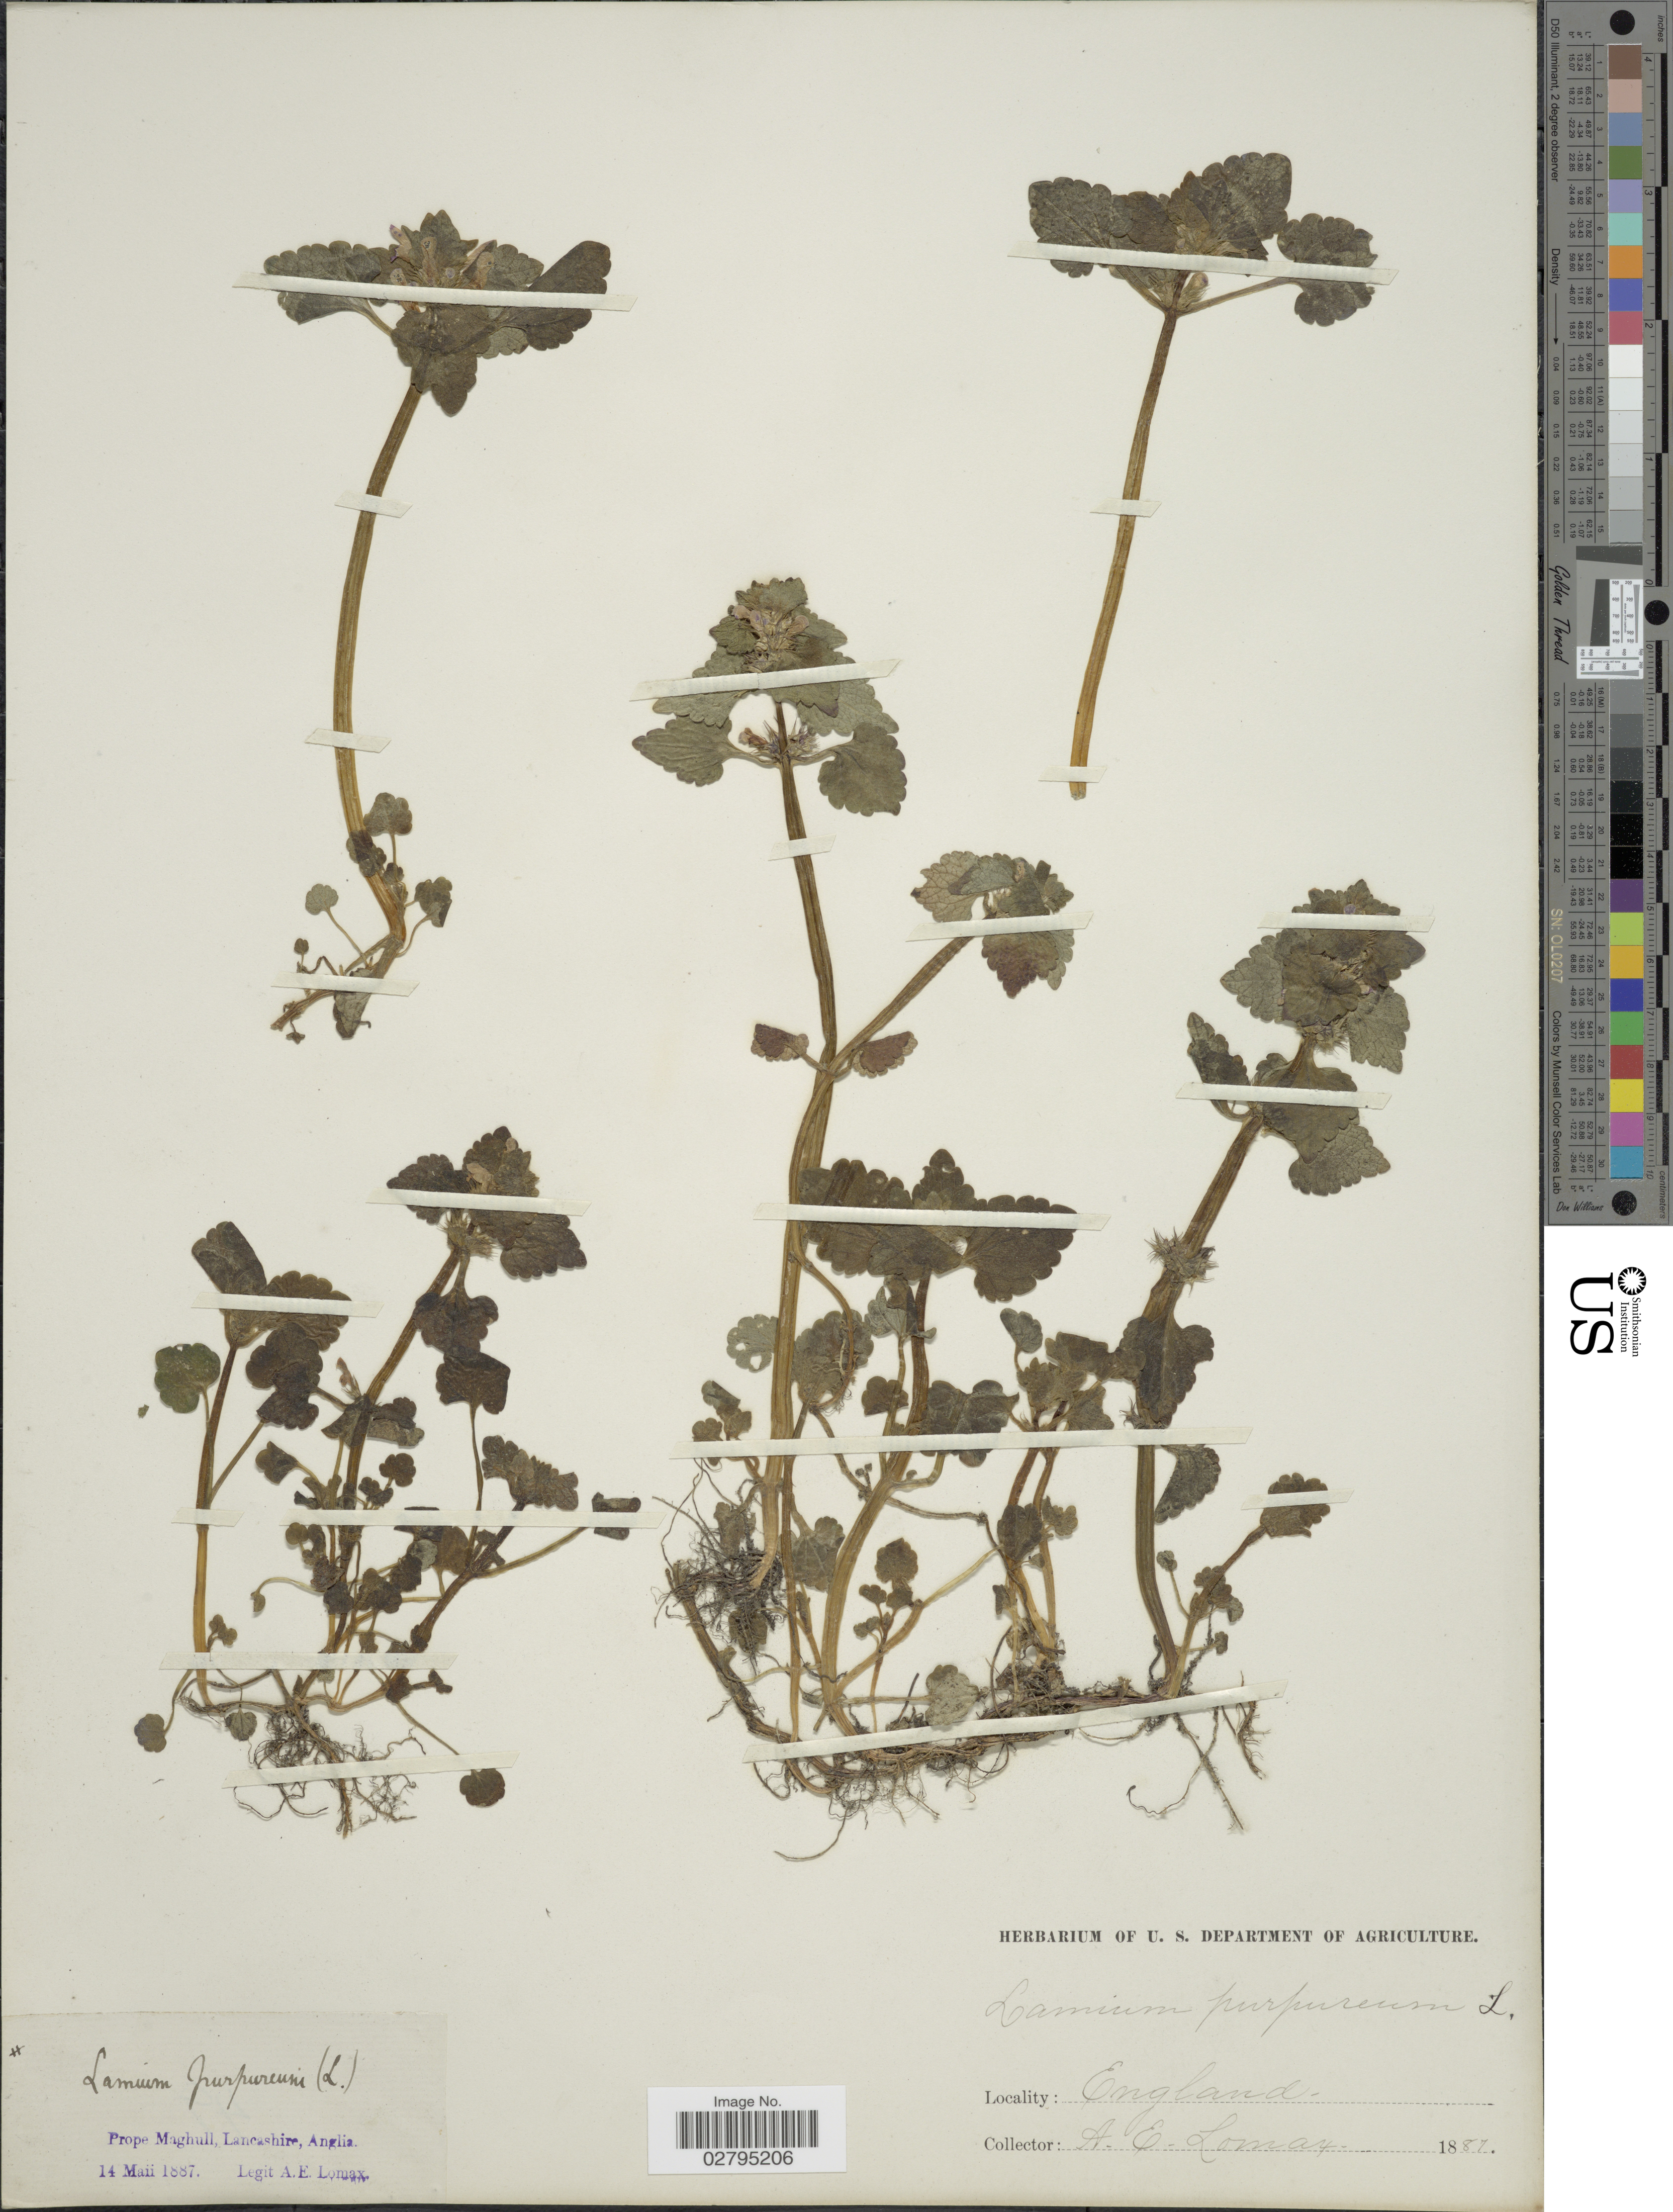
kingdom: Plantae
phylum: Tracheophyta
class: Magnoliopsida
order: Lamiales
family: Lamiaceae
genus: Lamium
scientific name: Lamium purpureum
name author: L.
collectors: A. Lomax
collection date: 1887-05-14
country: United Kingdom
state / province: England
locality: Prope Maghull, Lancashire, Anglia.